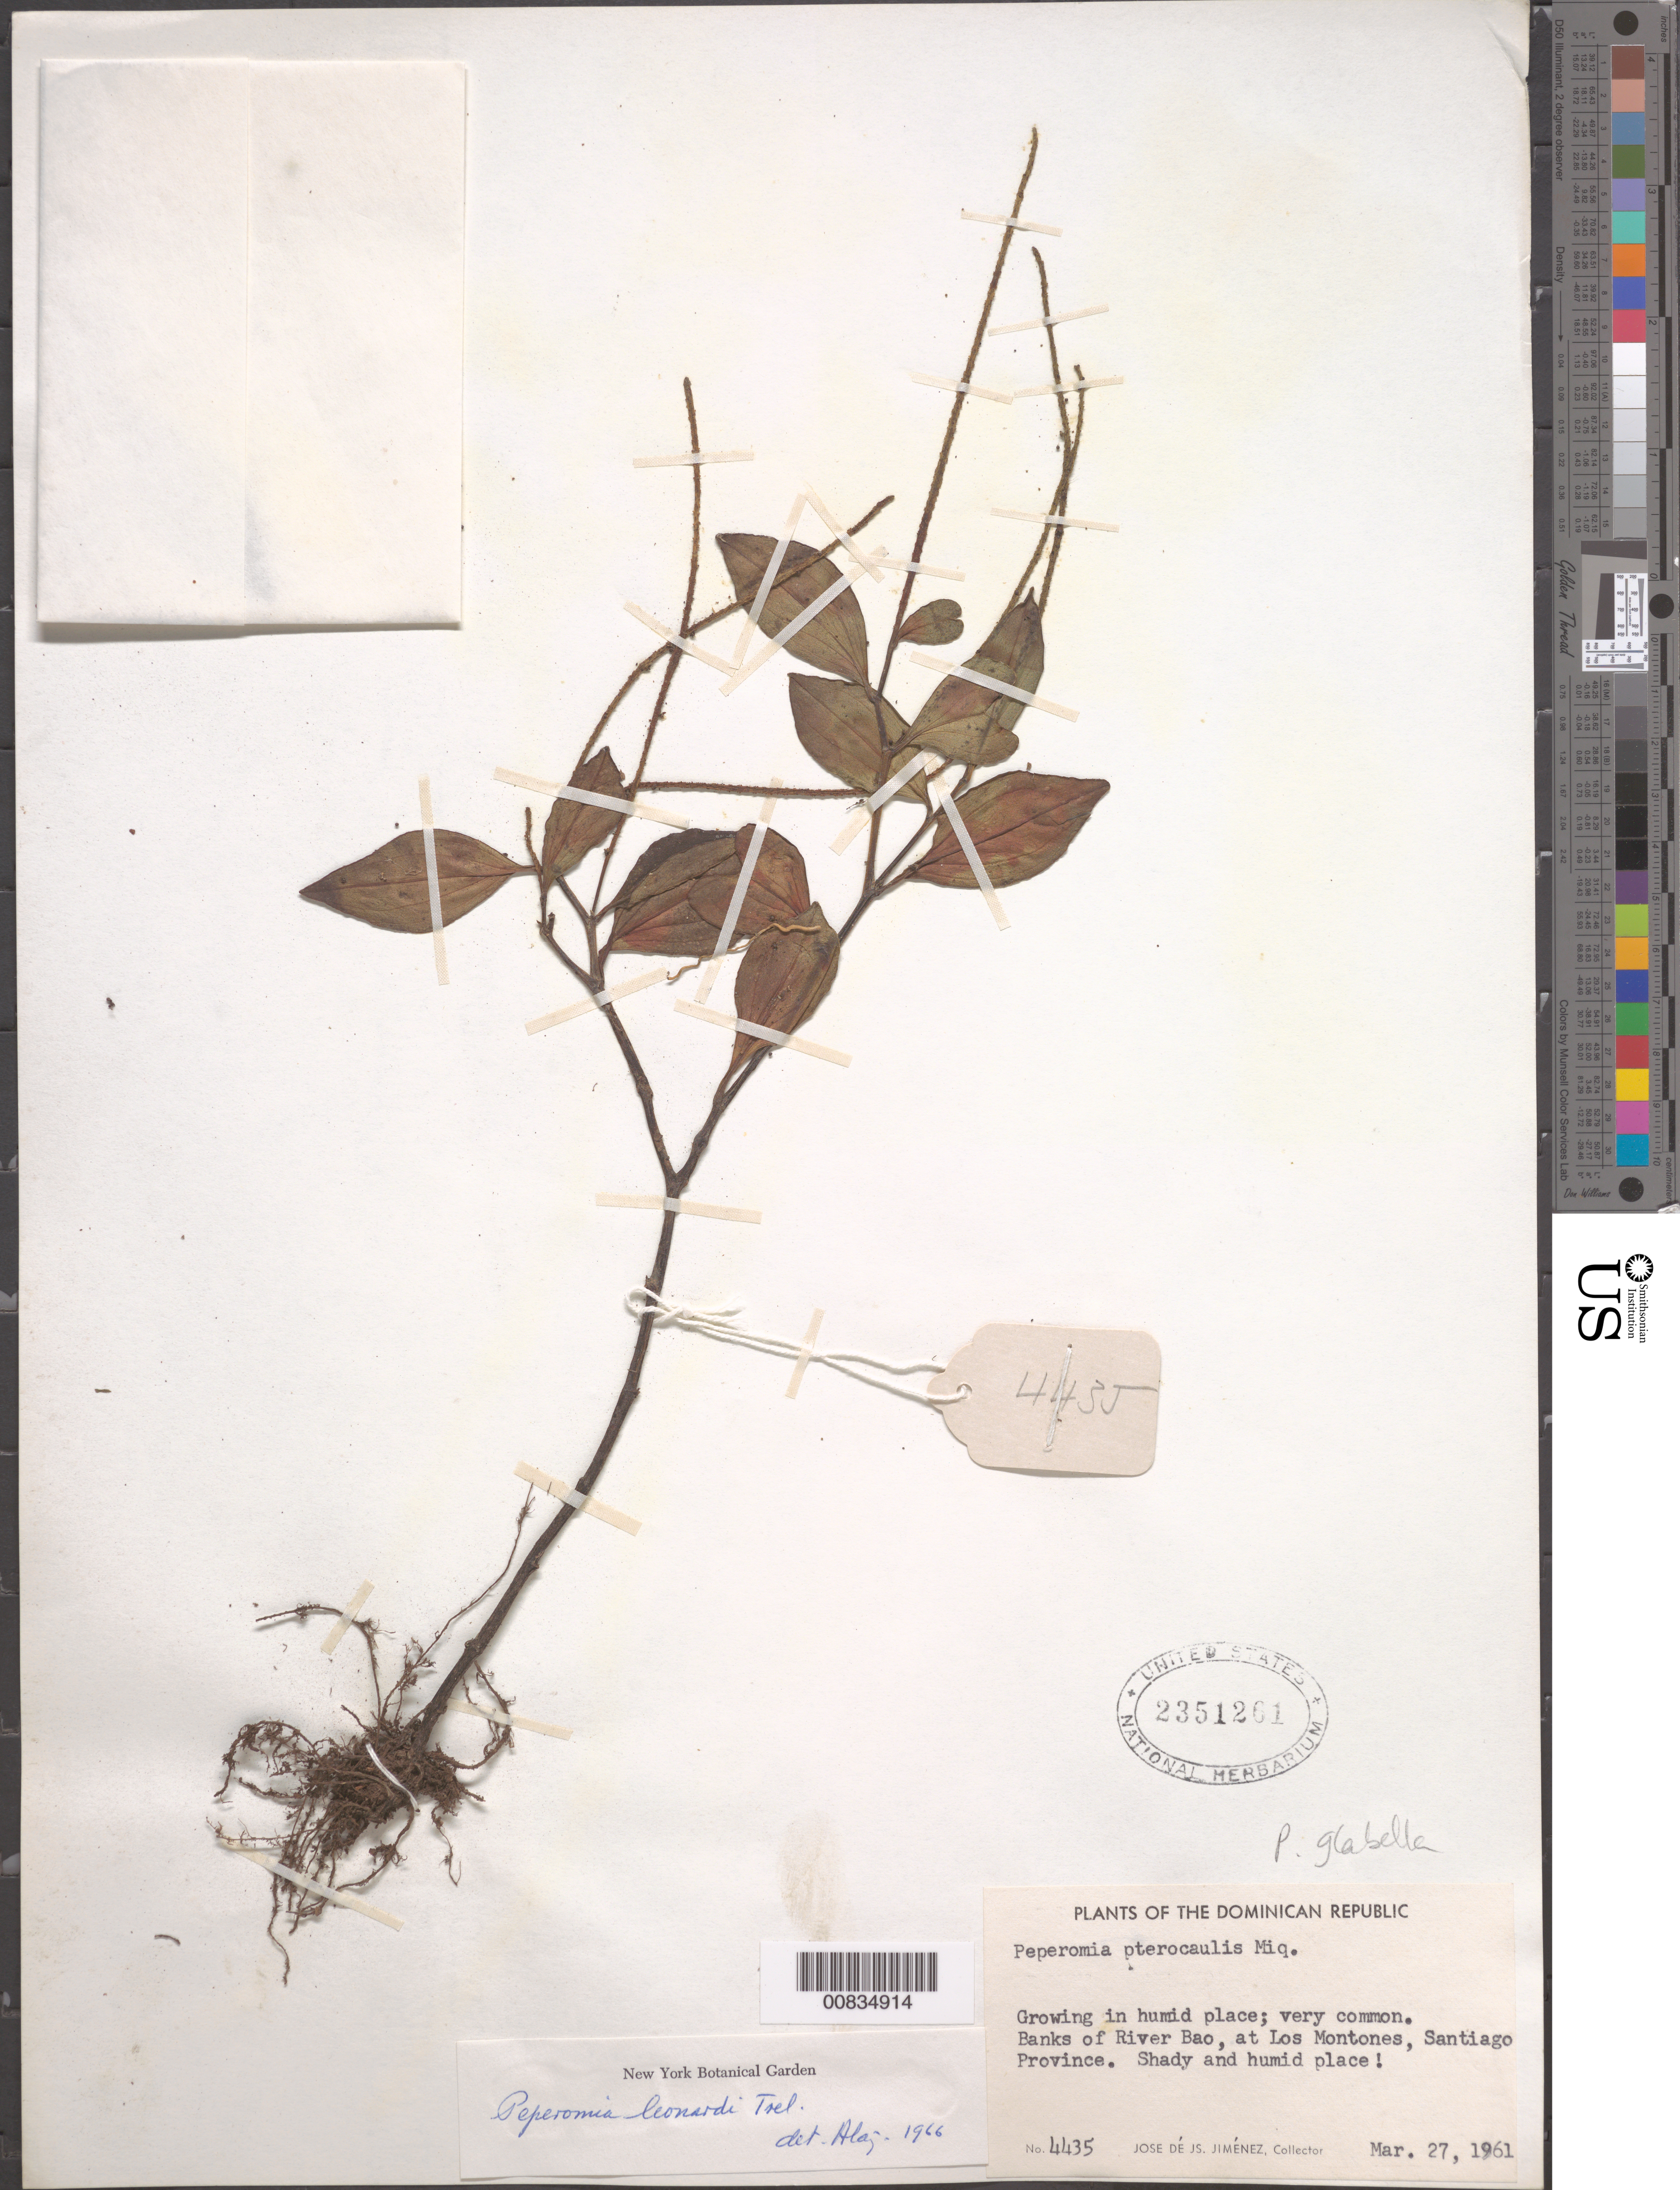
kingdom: Plantae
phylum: Tracheophyta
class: Magnoliopsida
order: Piperales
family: Piperaceae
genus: Peperomia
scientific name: Peperomia glabella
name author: (Sw.) A. Dietr.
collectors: J. J. Jiménez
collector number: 4435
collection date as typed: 27 Mar 1961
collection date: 1961-03-27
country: Dominican Republic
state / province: Santiago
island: Hispaniola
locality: Banks of River Bao, at Los Montones.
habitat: Shady and humid place. Banks of river.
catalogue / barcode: US 2351261